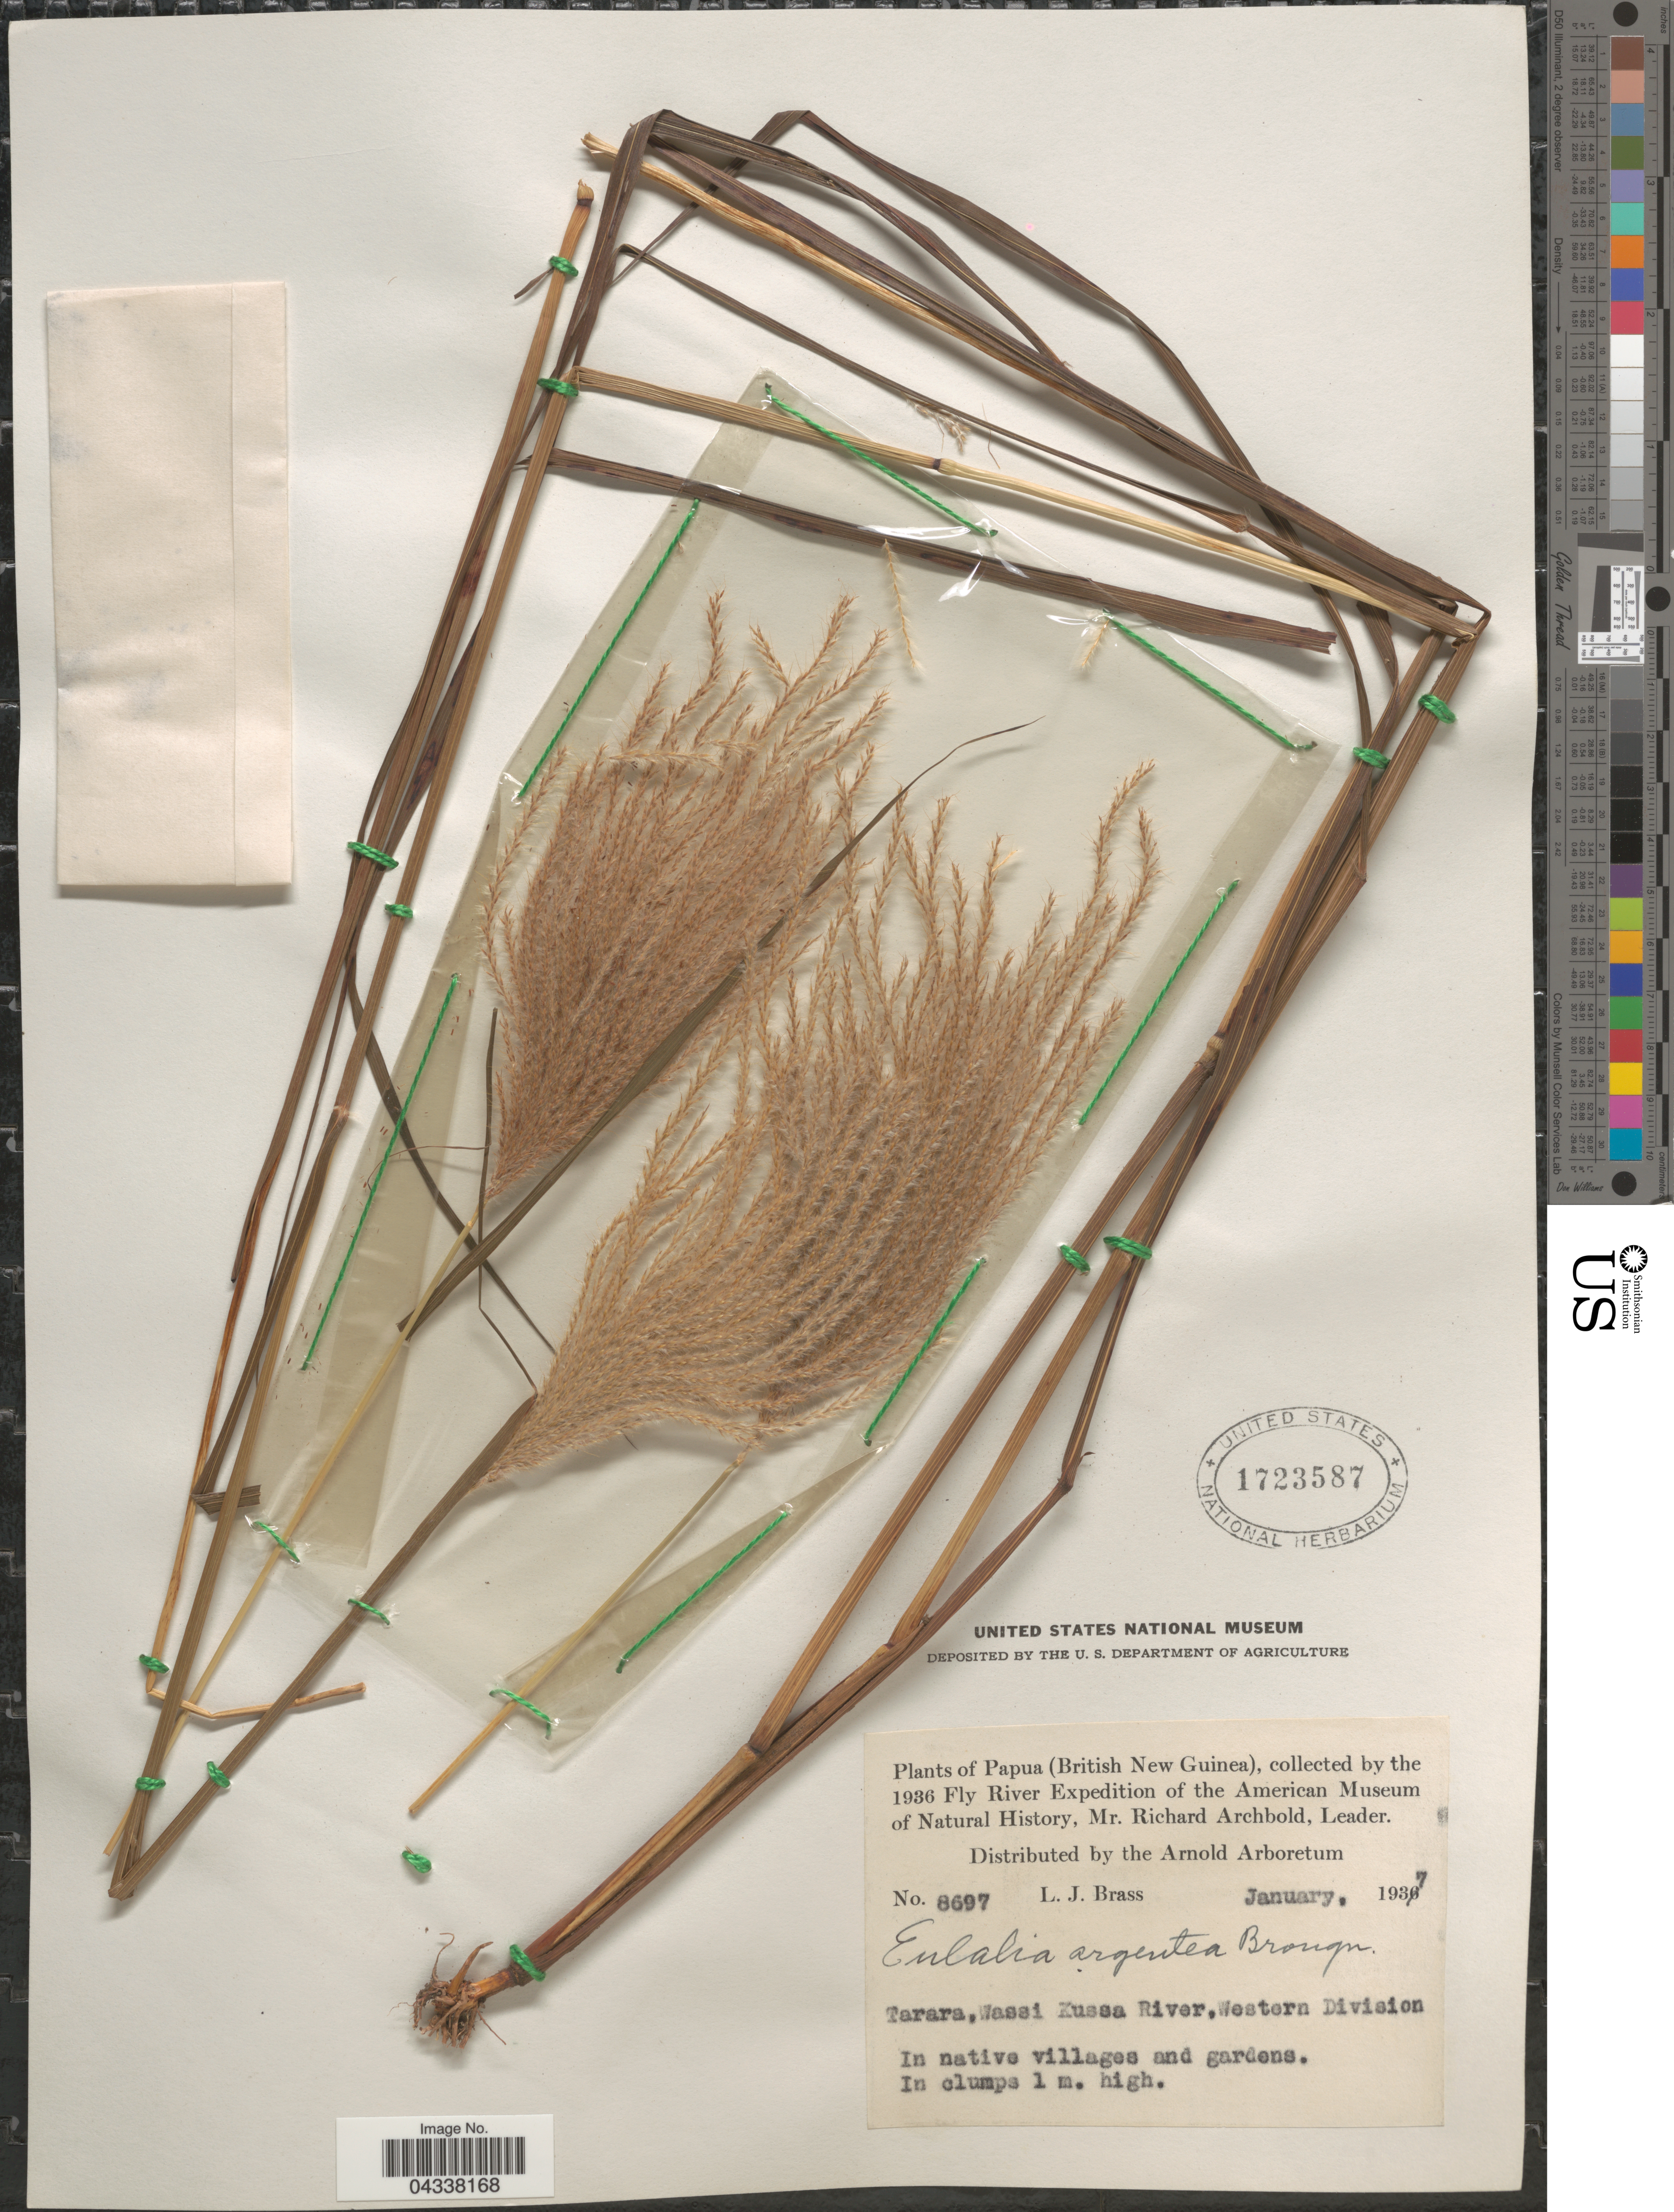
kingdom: Plantae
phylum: Tracheophyta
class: Liliopsida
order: Poales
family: Poaceae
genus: Pseudopogonatherum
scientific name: Pseudopogonatherum trispicatum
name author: (Schult.) Ohwi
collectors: L. J. Brass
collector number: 8697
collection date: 1937-01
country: Papua New Guinea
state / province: Manus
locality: (British New Guinea). 1936 Fly River Expedition of the American Museum of Natural History. Tarara, Wassi Kussa River, Western Division.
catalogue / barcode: US 1723587